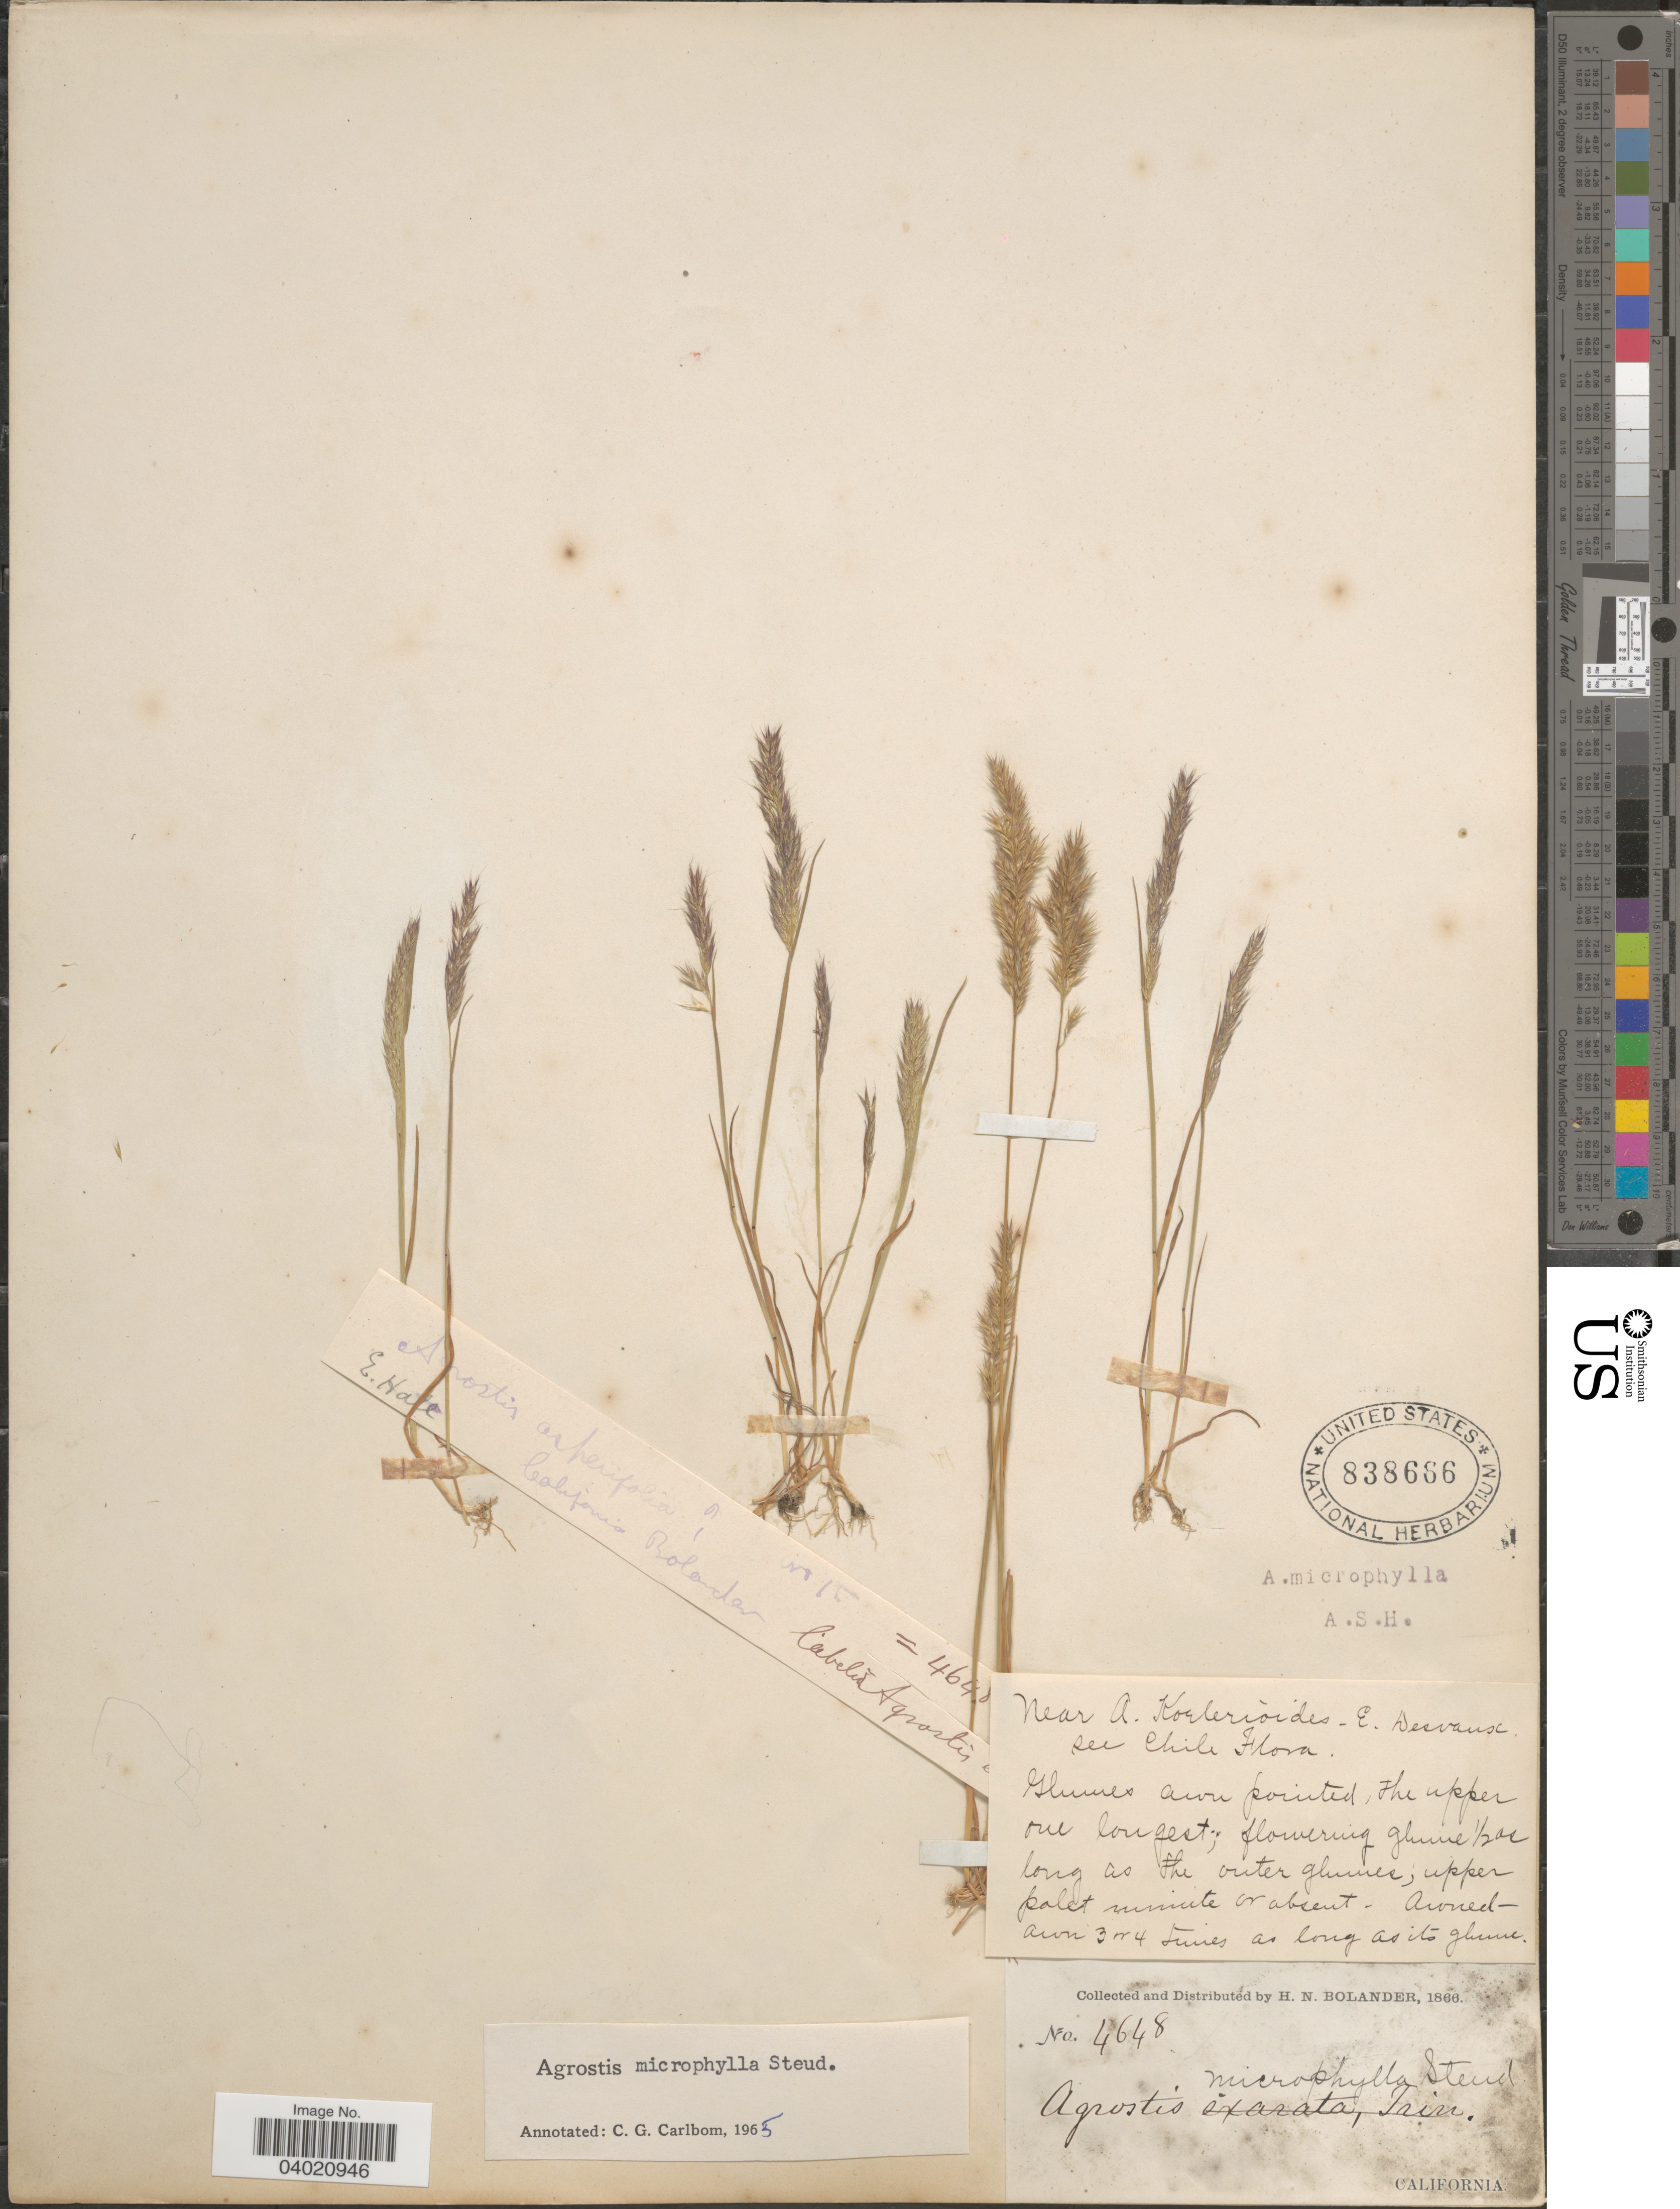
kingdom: Plantae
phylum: Tracheophyta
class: Liliopsida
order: Poales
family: Poaceae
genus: Agrostis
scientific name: Agrostis microphylla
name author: Steud.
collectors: H. Bolander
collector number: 4648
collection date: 1866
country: United States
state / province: California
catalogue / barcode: US 838666